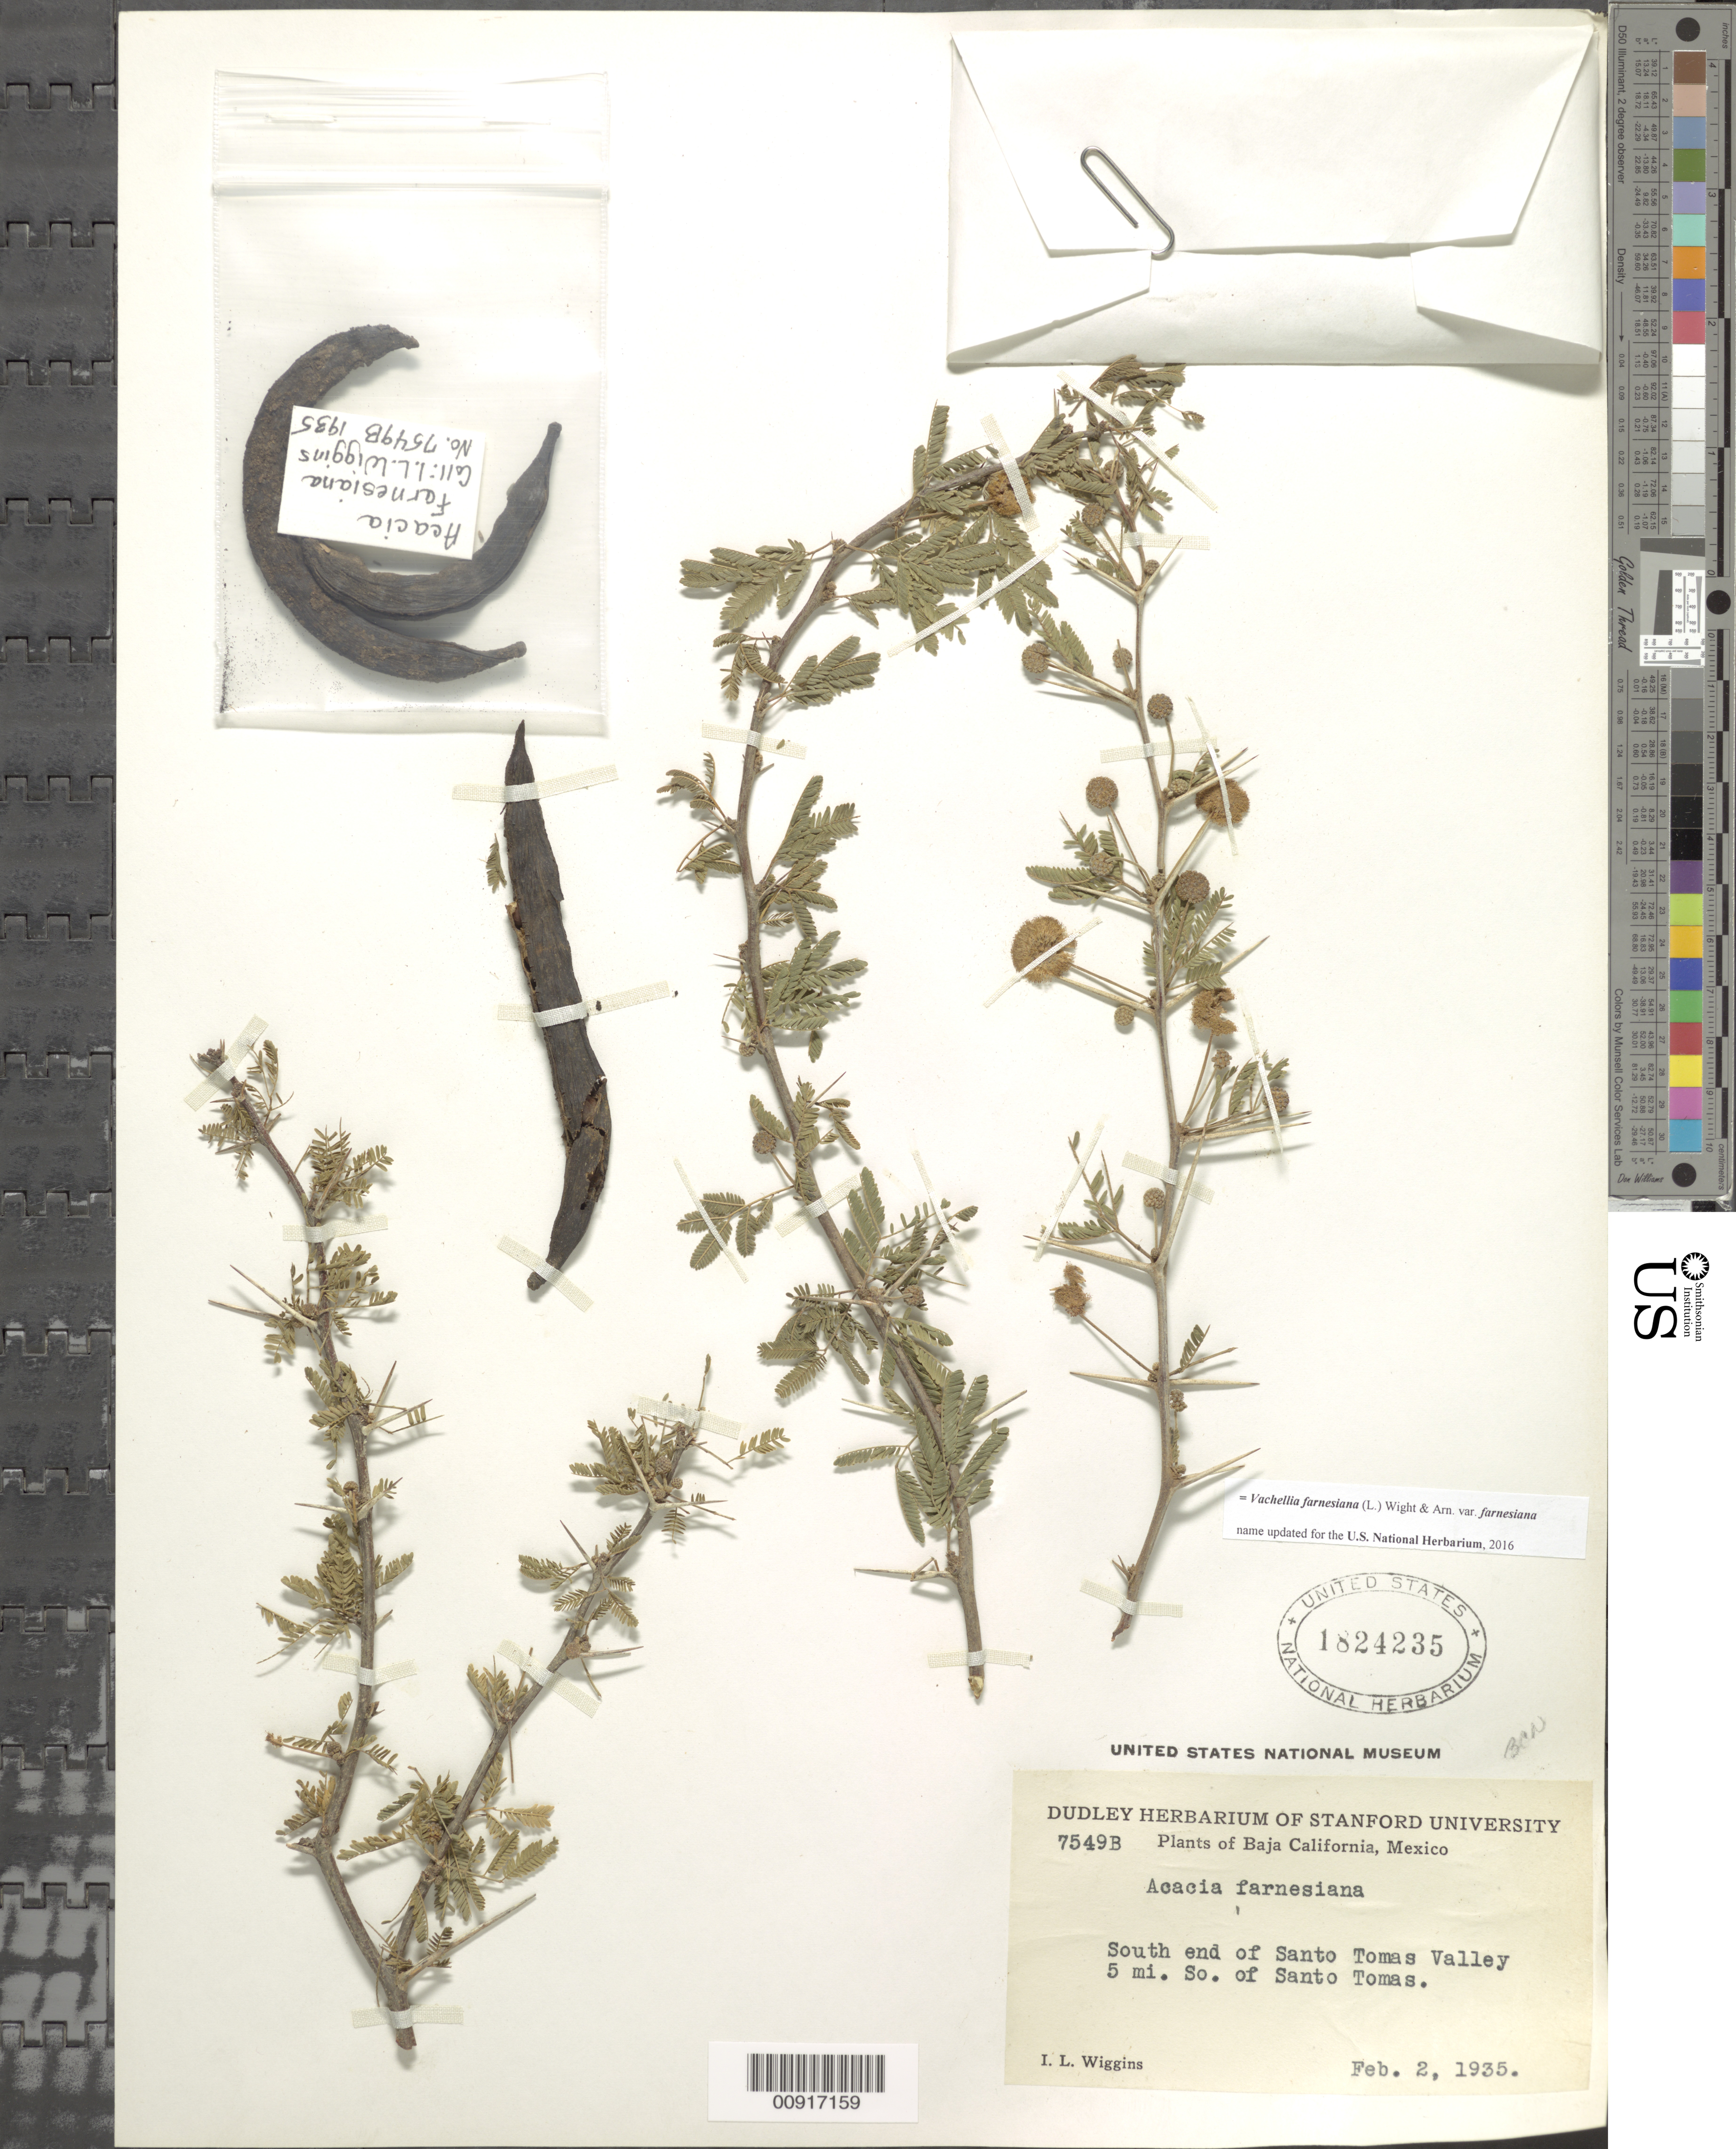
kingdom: Plantae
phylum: Tracheophyta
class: Magnoliopsida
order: Fabales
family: Fabaceae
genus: Vachellia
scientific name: Vachellia farnesiana var. farnesiana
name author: (L.) Wight & Arn.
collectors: I. L. Wiggins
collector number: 7549 B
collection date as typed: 02 Feb 1935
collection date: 1935-02-02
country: Mexico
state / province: Baja California Norte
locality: South end of Santo Tomas Valley, 5 mi. So. of Santo Tomas.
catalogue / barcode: US 1824235